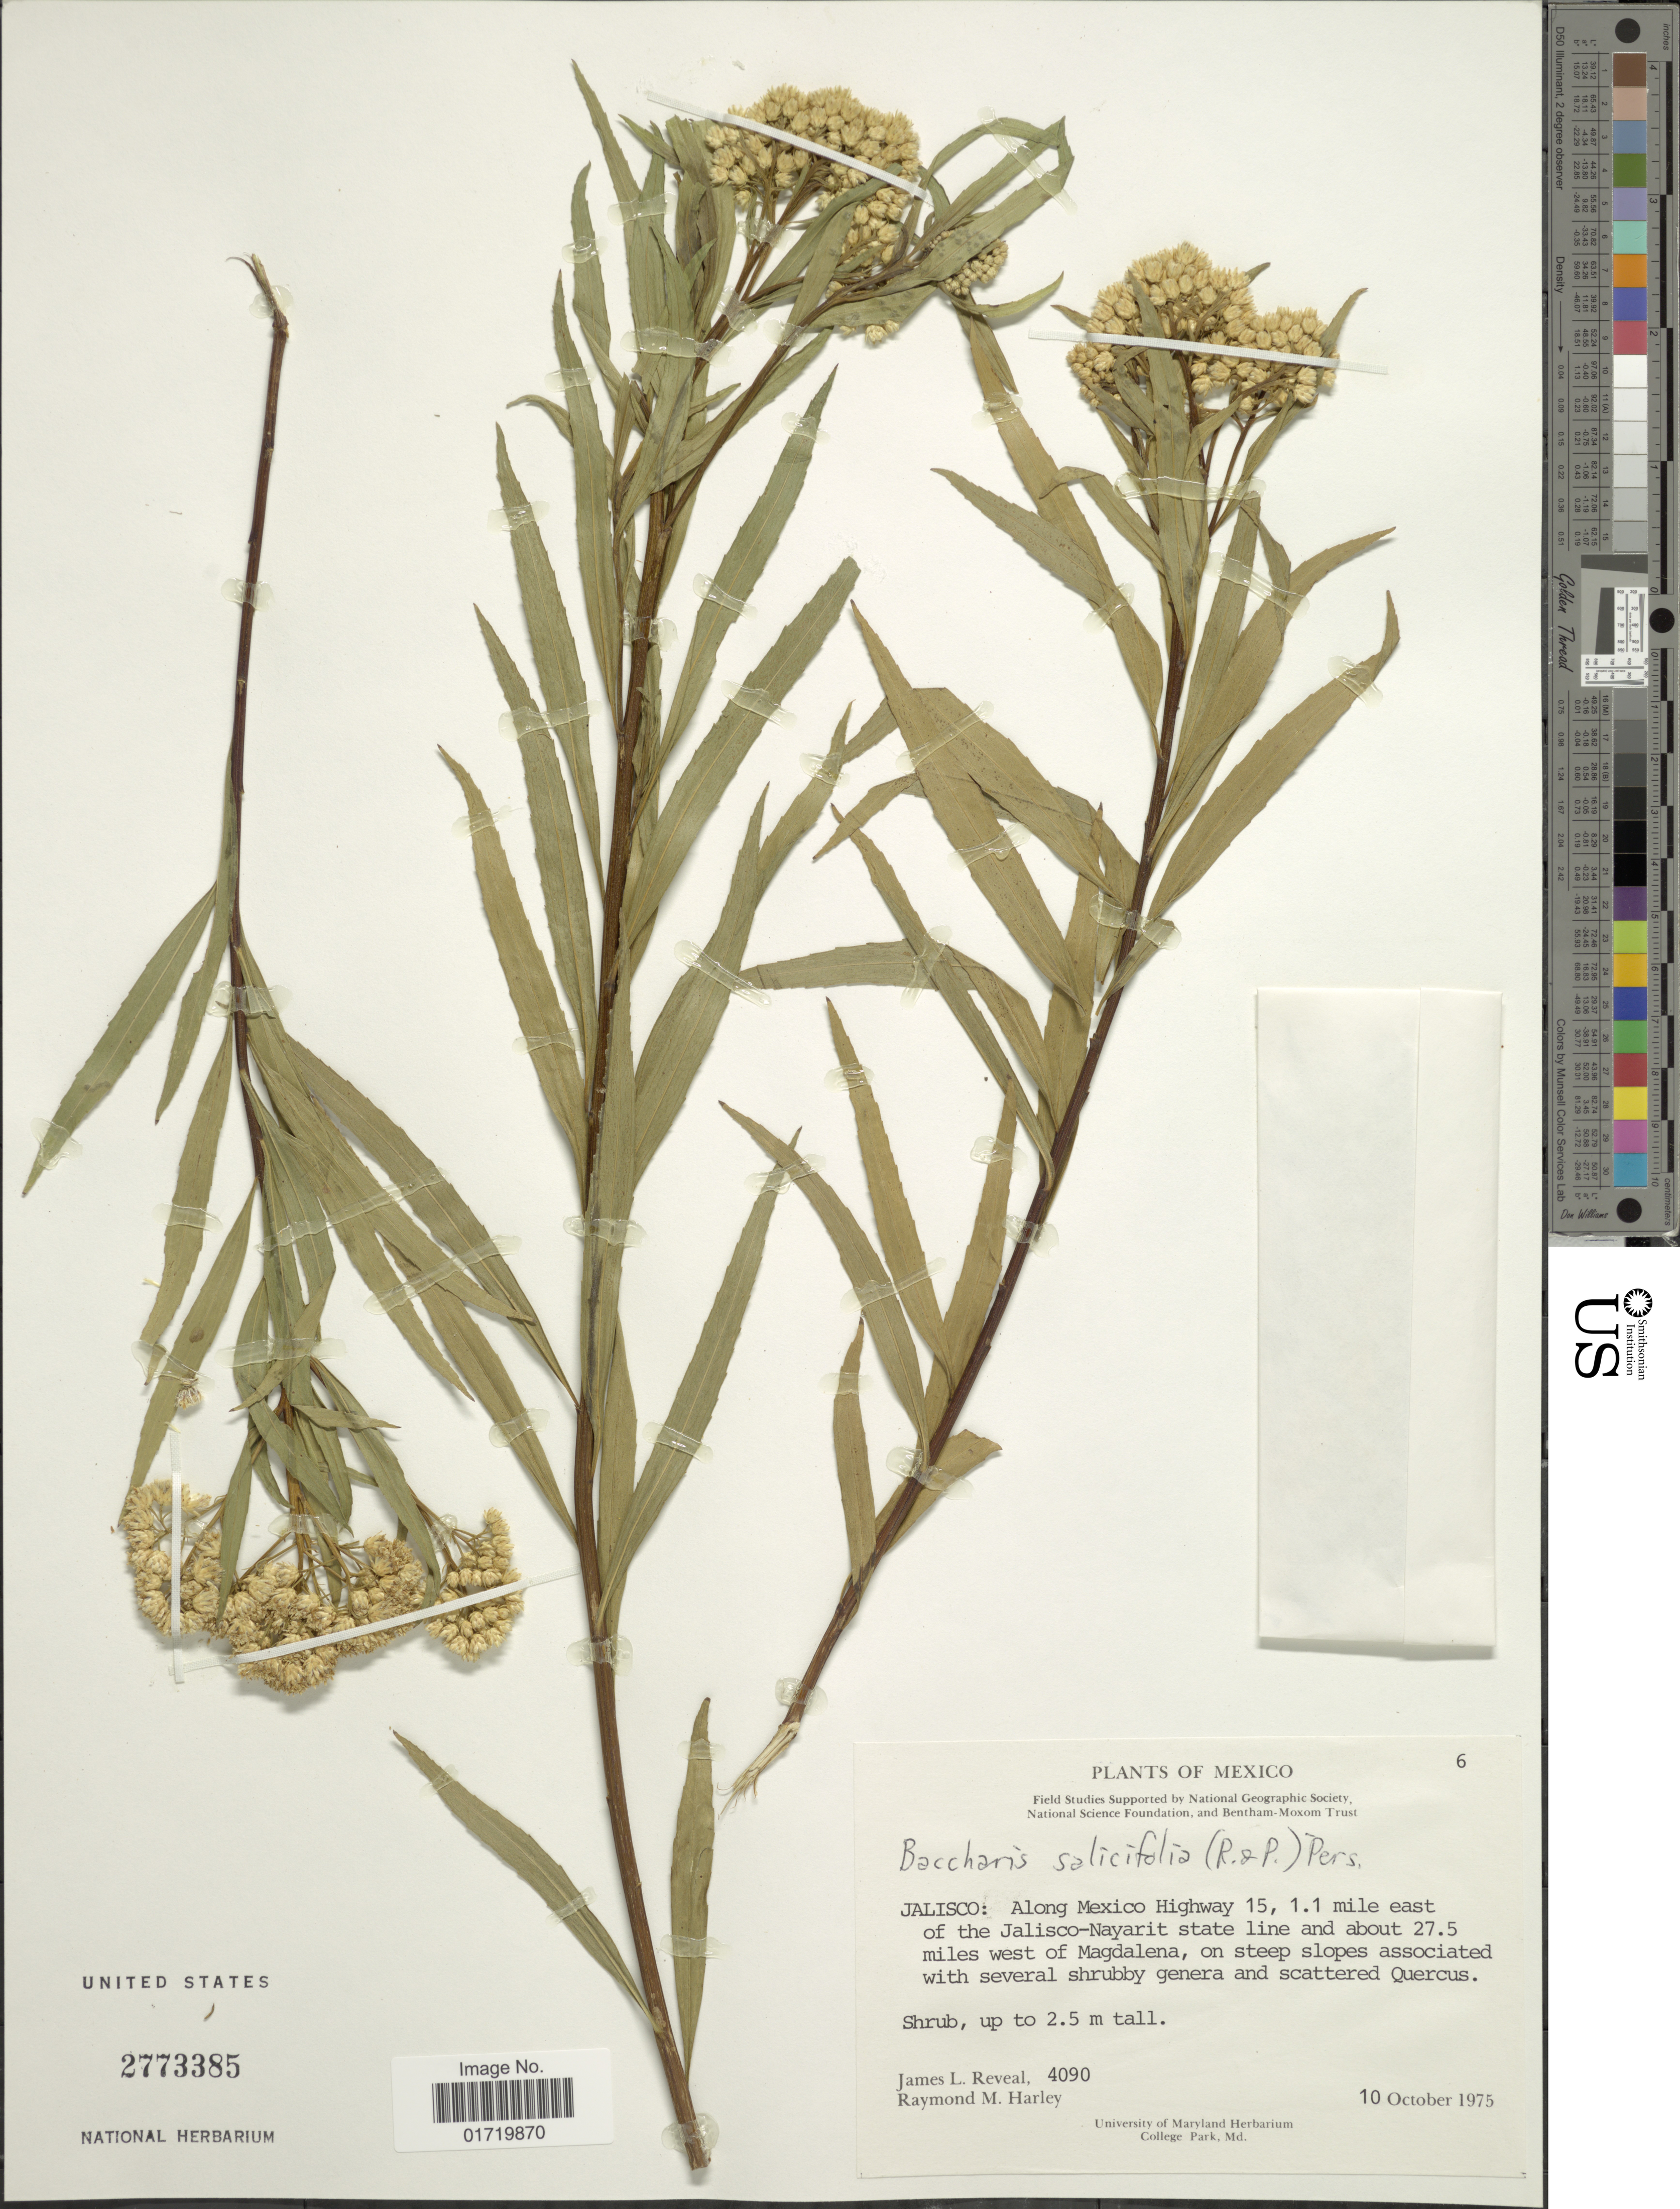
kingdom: Plantae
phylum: Tracheophyta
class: Magnoliopsida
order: Asterales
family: Asteraceae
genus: Baccharis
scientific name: Baccharis salicifolia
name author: (Ruiz & Pav.) Pers.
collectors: J. L. Reveal & R. M. Harley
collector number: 4090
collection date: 1975-10-10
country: Mexico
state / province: Jalisco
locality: Along Mexico Highway 15, 1.1 mile east of the Jalisco-Nayarit state line and about 27.5 miles west of Magdalena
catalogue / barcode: US 2773385